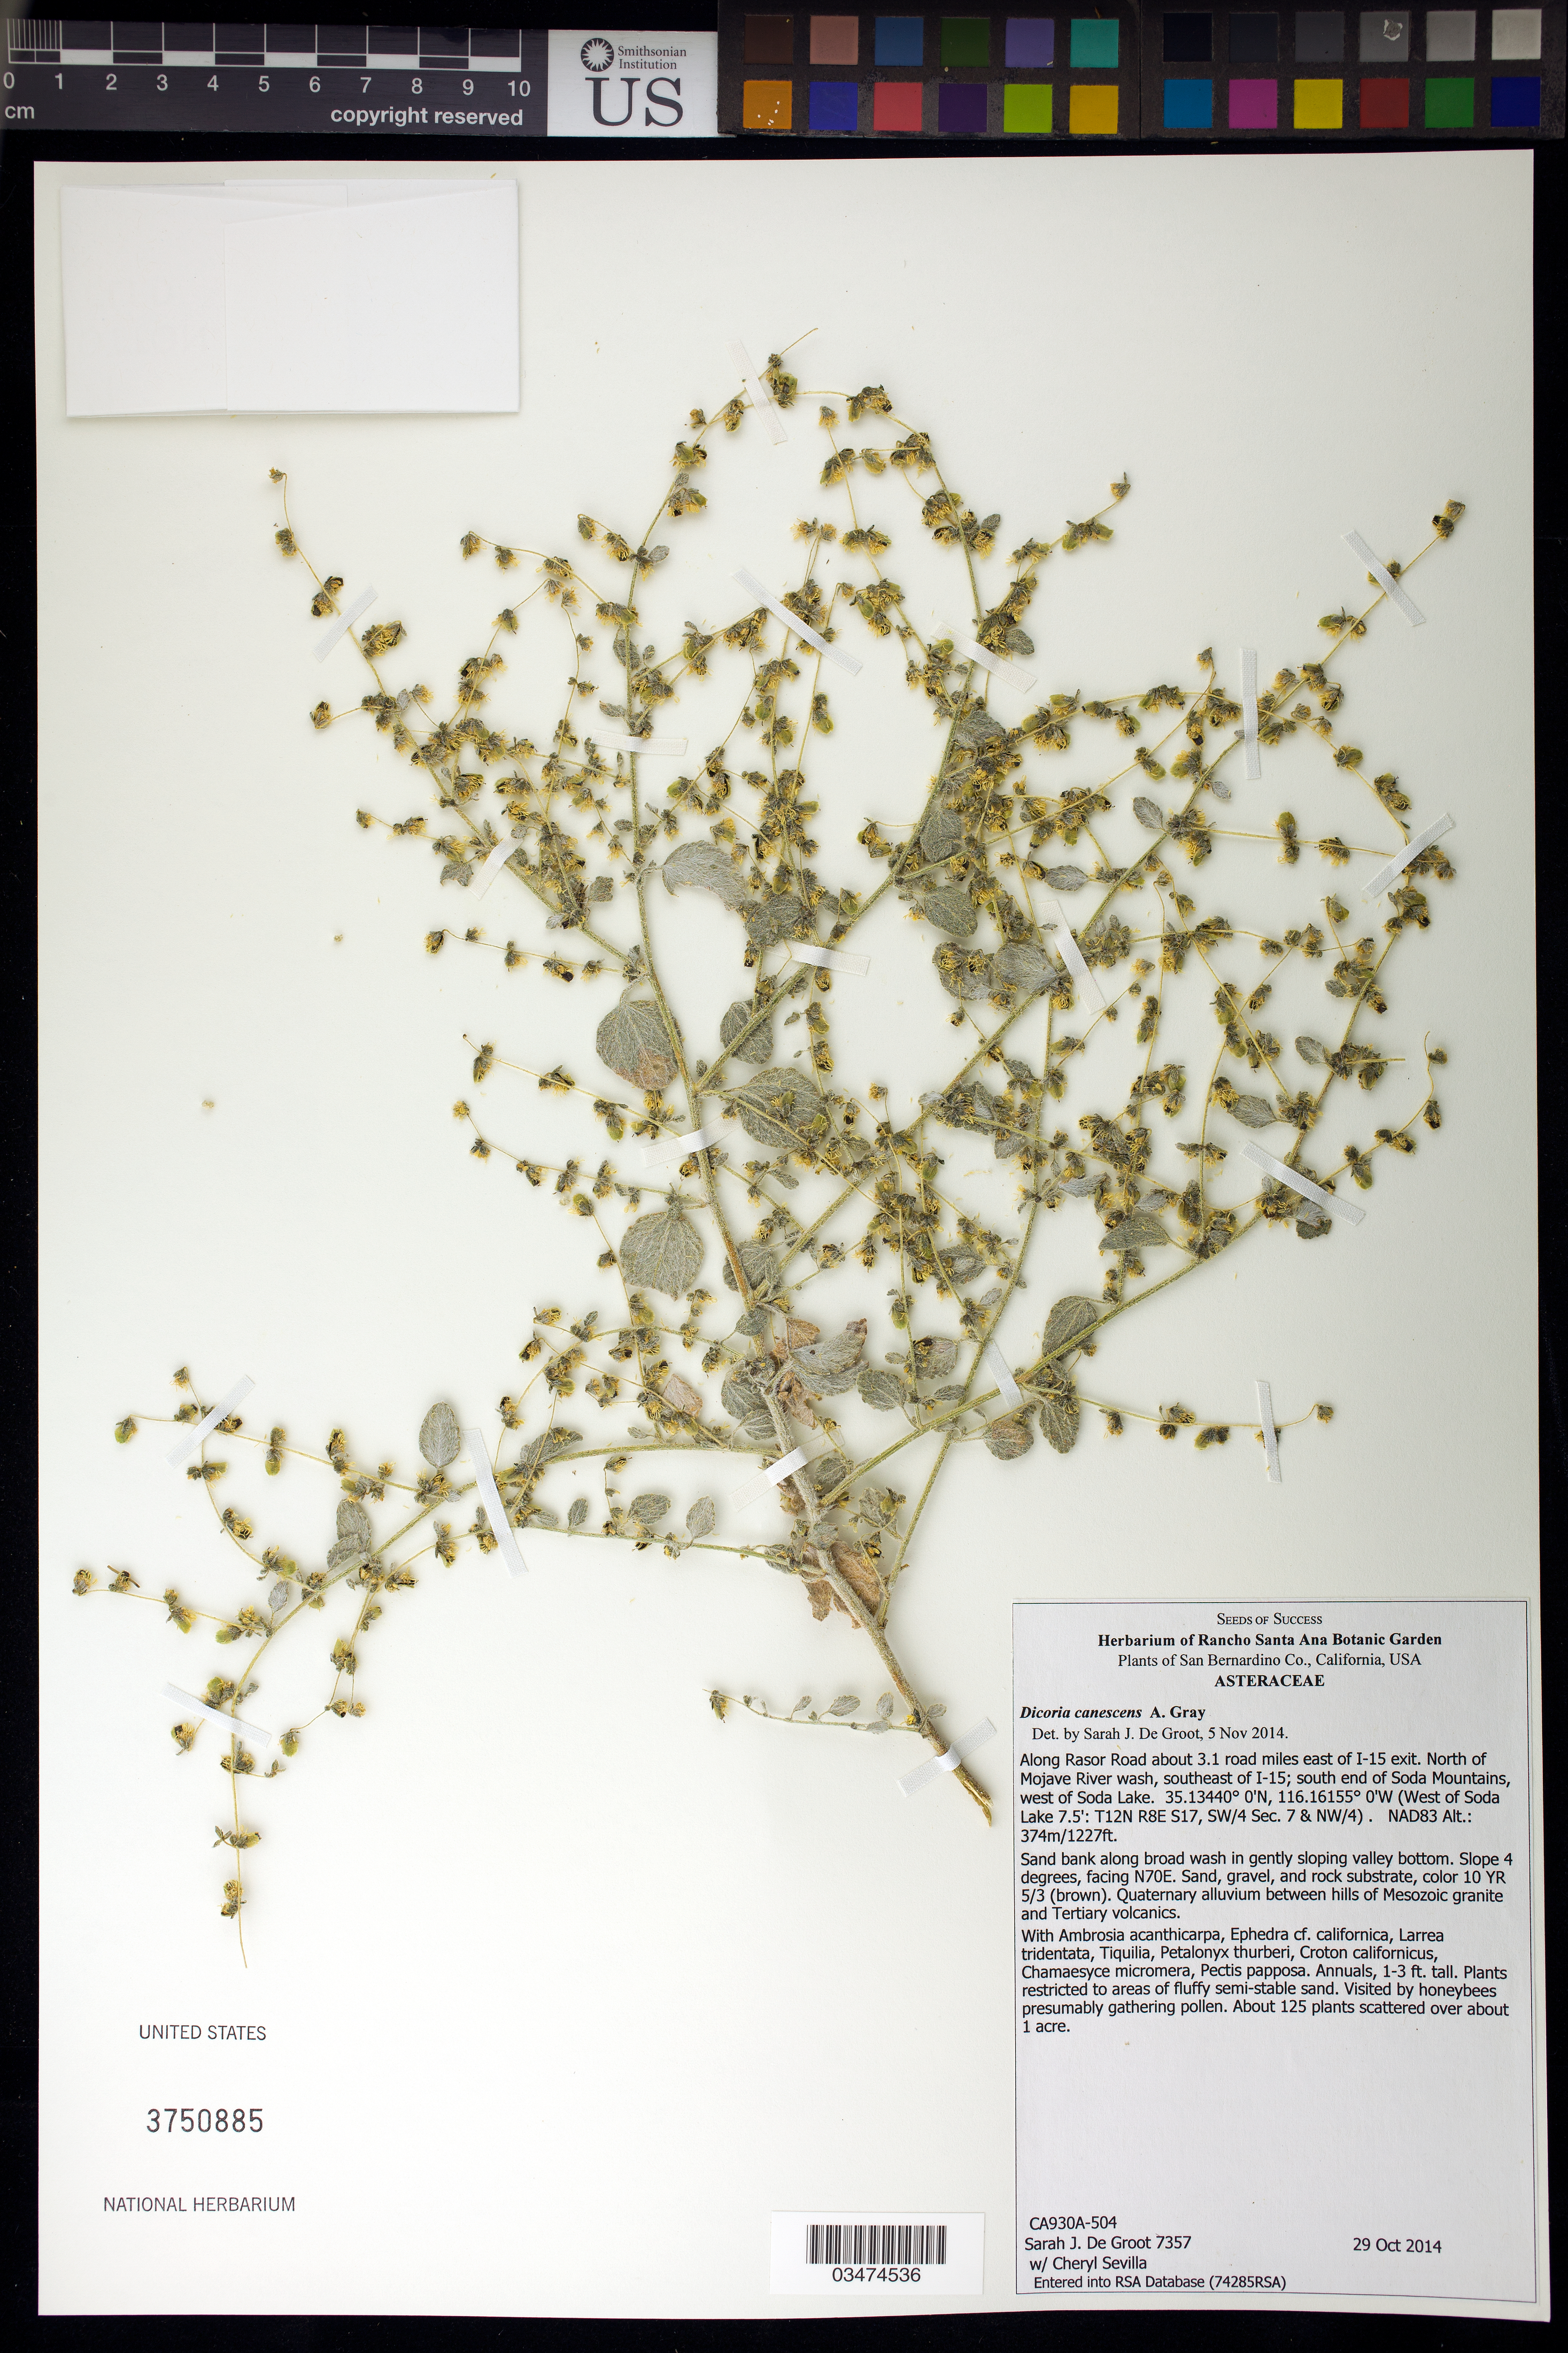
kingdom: Plantae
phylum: Tracheophyta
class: Magnoliopsida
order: Asterales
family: Asteraceae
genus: Dicoria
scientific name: Dicoria canescens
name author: A. Gray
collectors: S. De Groot & C. Sevilla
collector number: CA930A-504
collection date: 2014-10-29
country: United States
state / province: California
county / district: San Bernardino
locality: Along Rasor Road 3.1 road mi. E of I-15 exit. N of Mojave River Wash, S end of Soda Mts, W of Soda Lake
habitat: Fluffy semi-stable sand, gravel, rock substrate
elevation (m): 374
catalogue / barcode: US 3750885